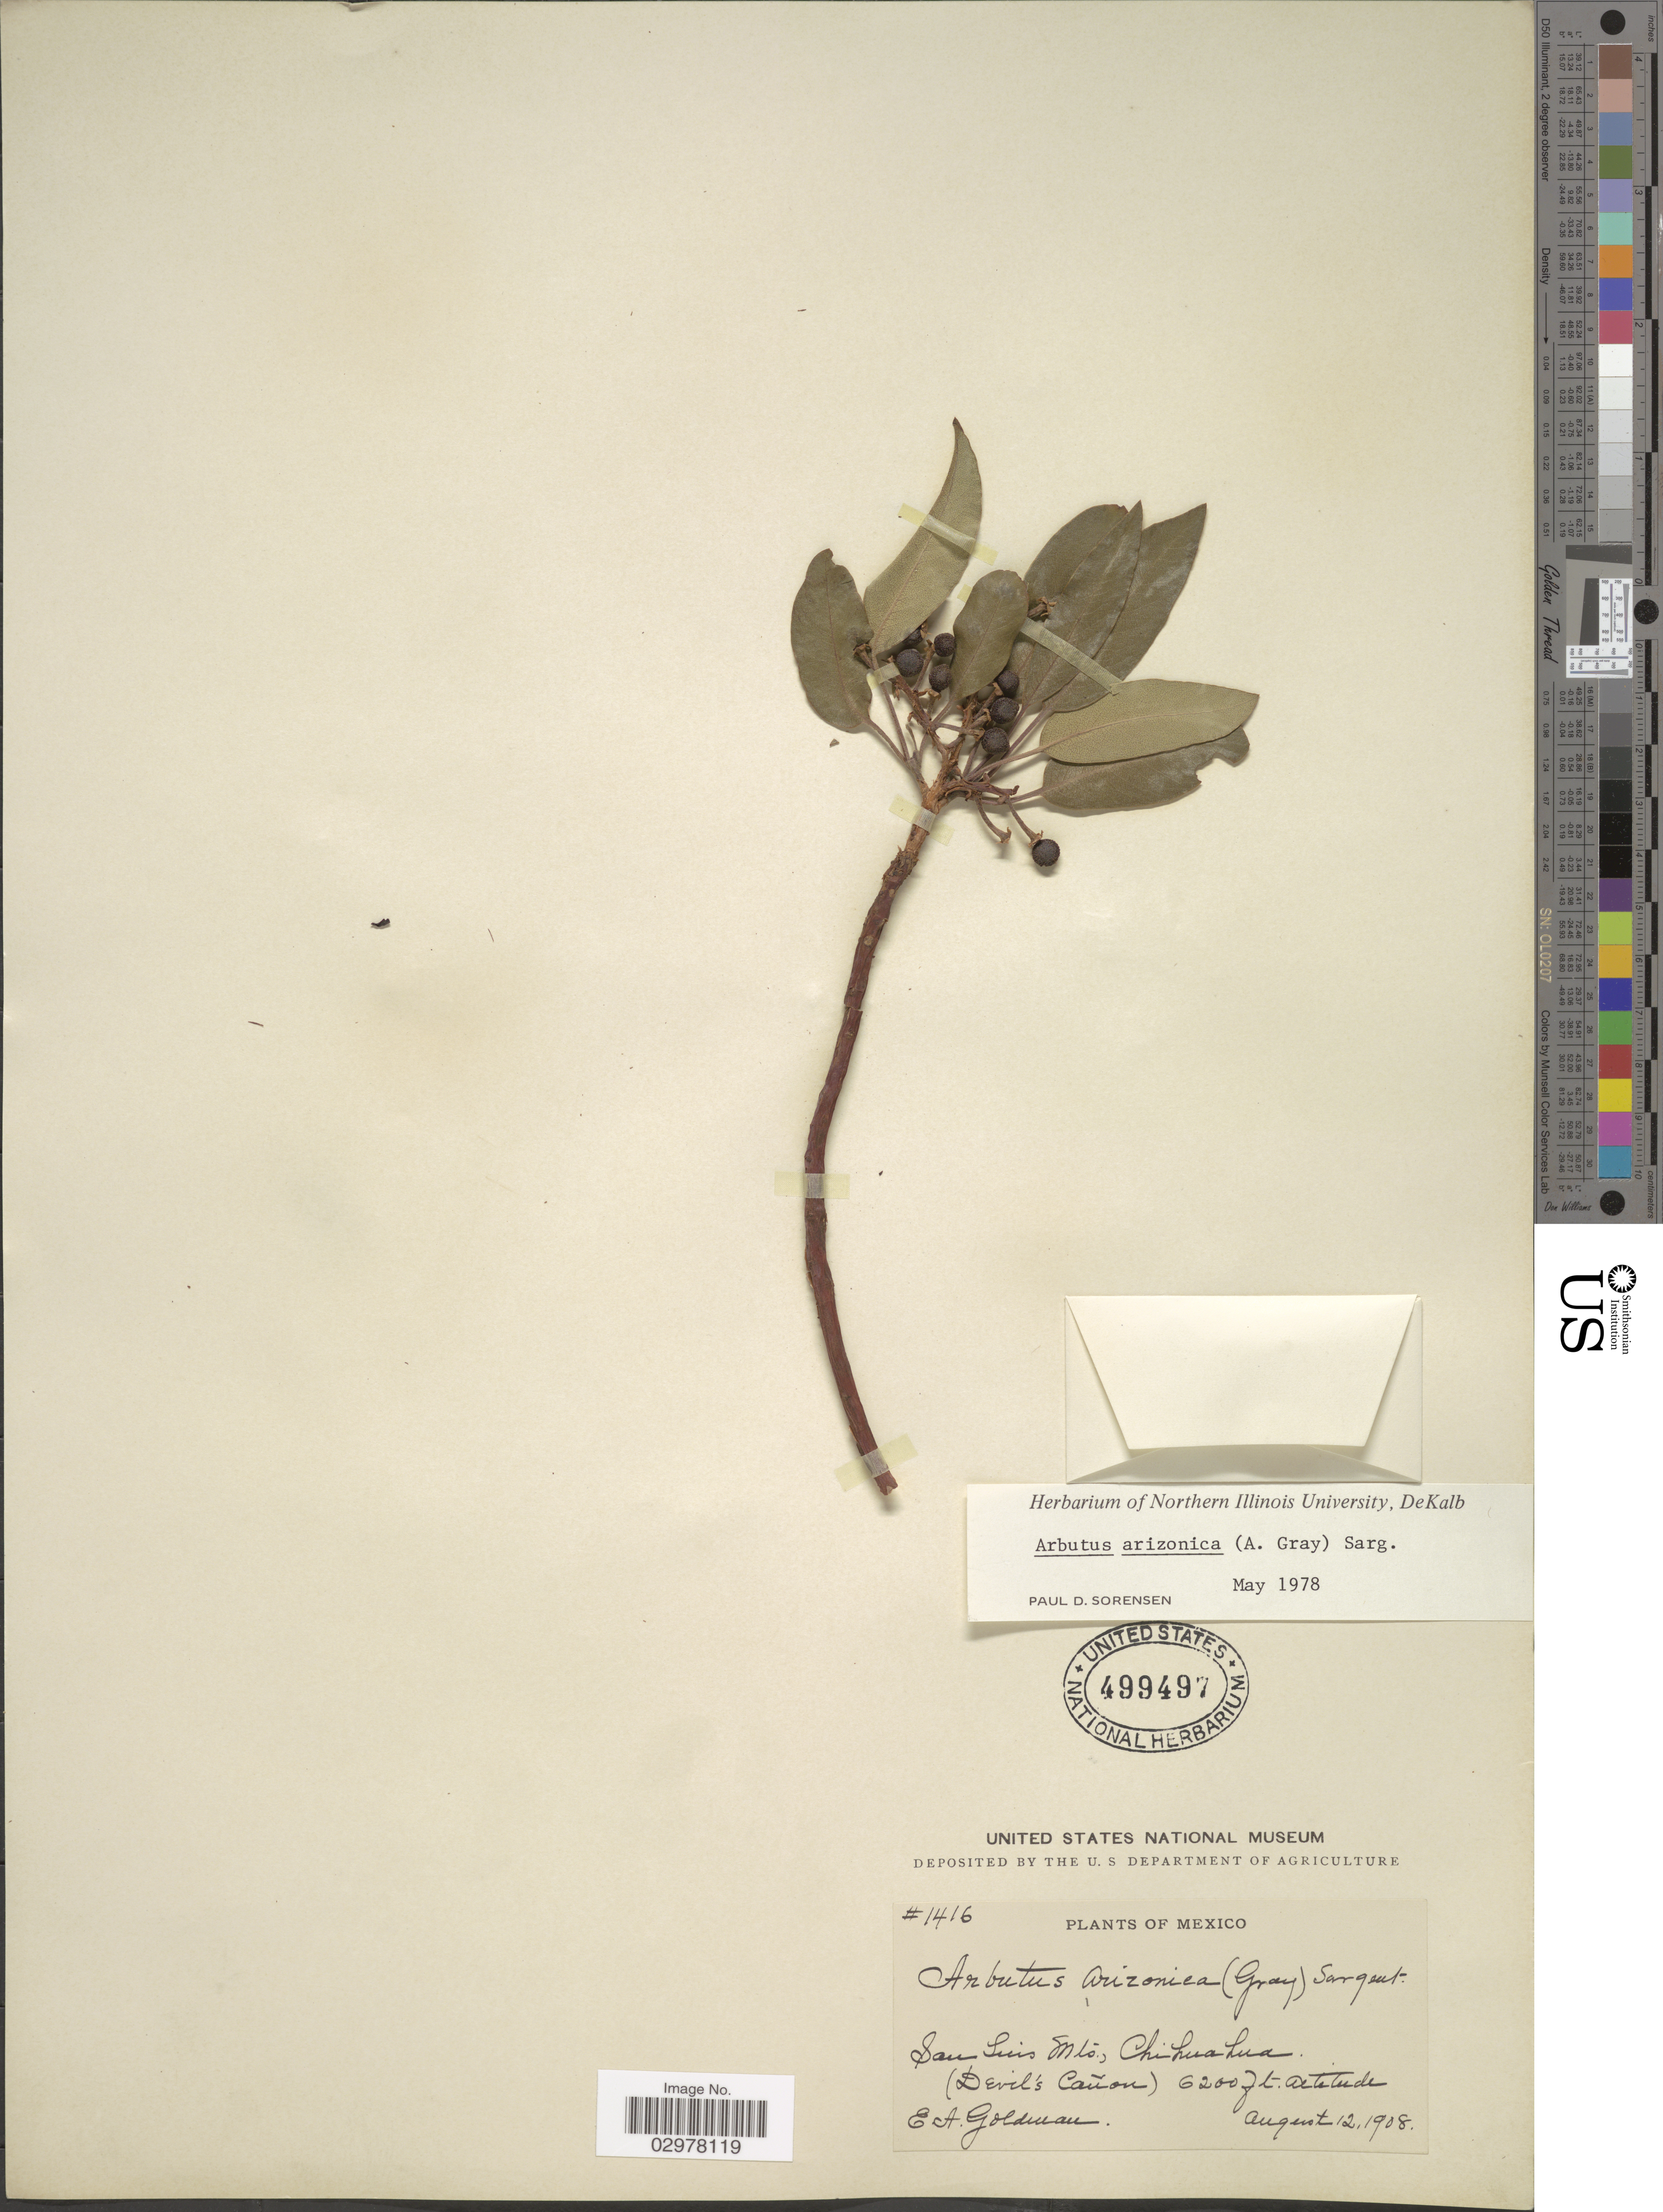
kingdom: Plantae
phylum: Tracheophyta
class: Magnoliopsida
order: Ericales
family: Ericaceae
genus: Arbutus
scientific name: Arbutus arizonica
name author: (A. Gray) Sarg.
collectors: E. A. Goldman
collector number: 1416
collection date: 1908-08-12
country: Mexico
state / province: México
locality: San Luis Mts., Chihuahua. (Devil's Cañon).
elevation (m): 1890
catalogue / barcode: US 499497